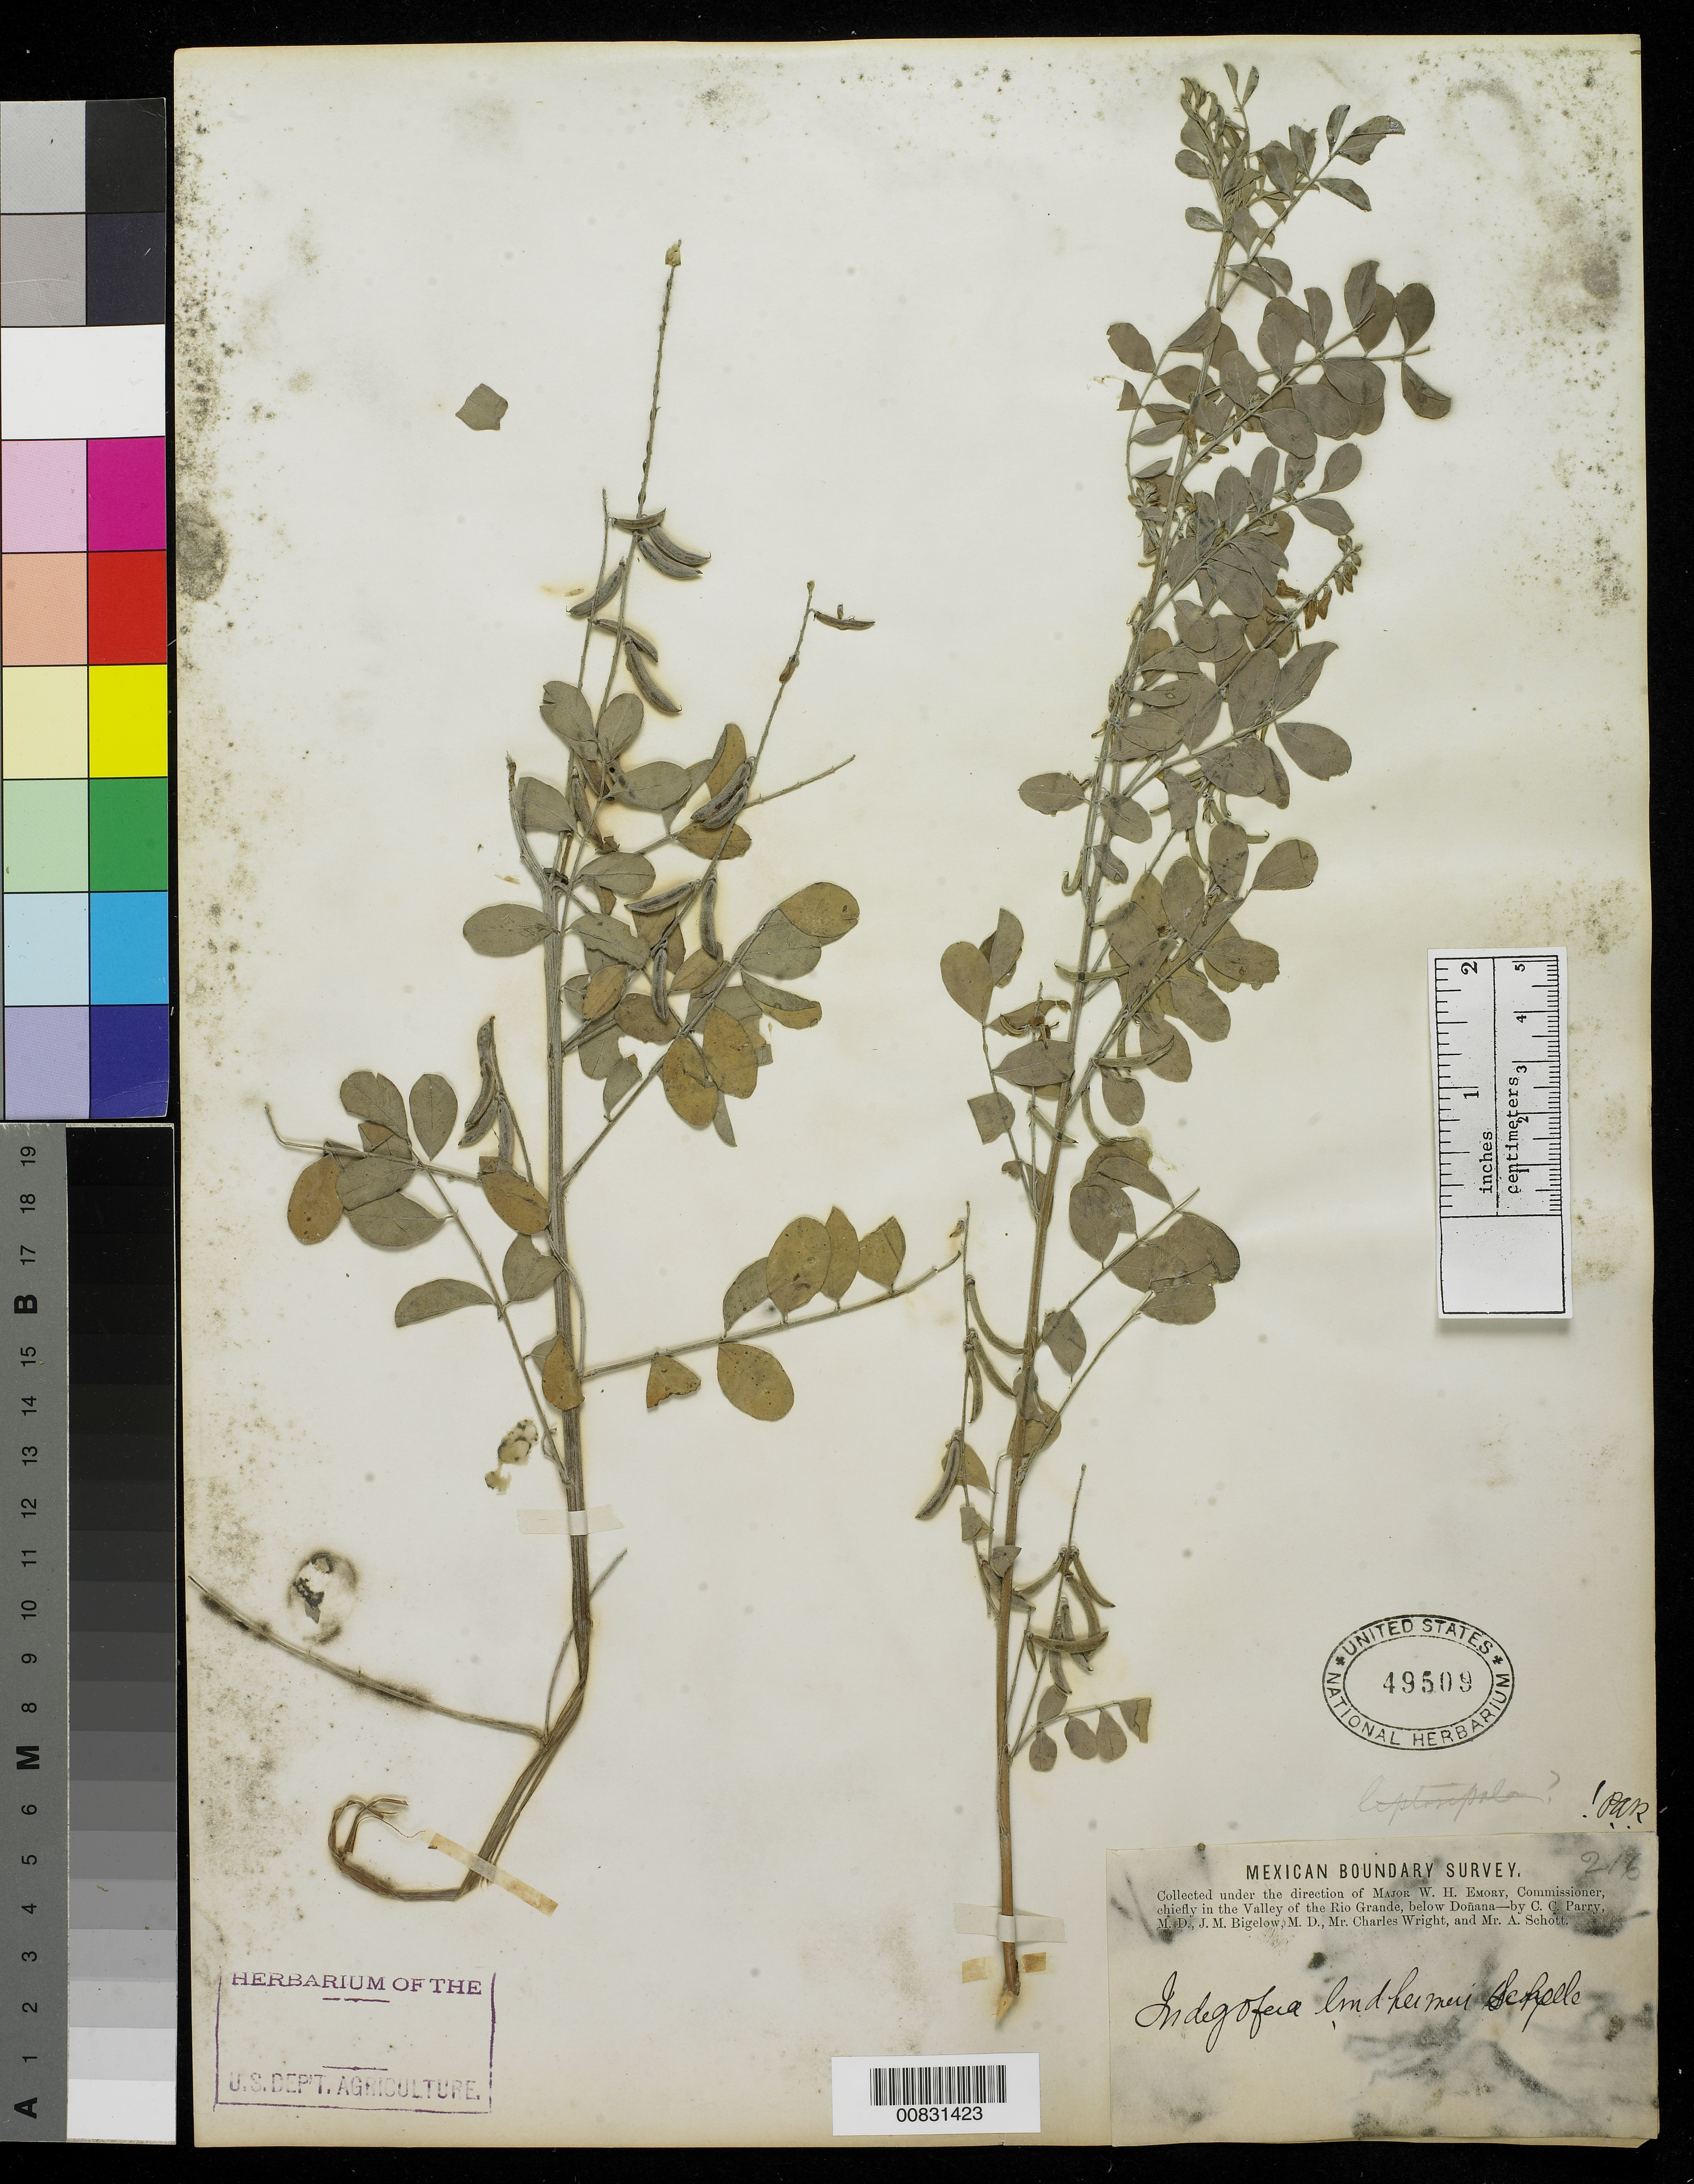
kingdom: Plantae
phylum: Tracheophyta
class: Magnoliopsida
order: Fabales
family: Fabaceae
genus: Indigofera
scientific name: Indigofera lindheimeriana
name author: Scheele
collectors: C. C. Parry, J. M. Bigelow, C. Wright & A. C. V. Schott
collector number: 216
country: United States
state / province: New Mexico / Texas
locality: Valley of the Rio Grande, below Doñana.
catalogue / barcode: US 49509